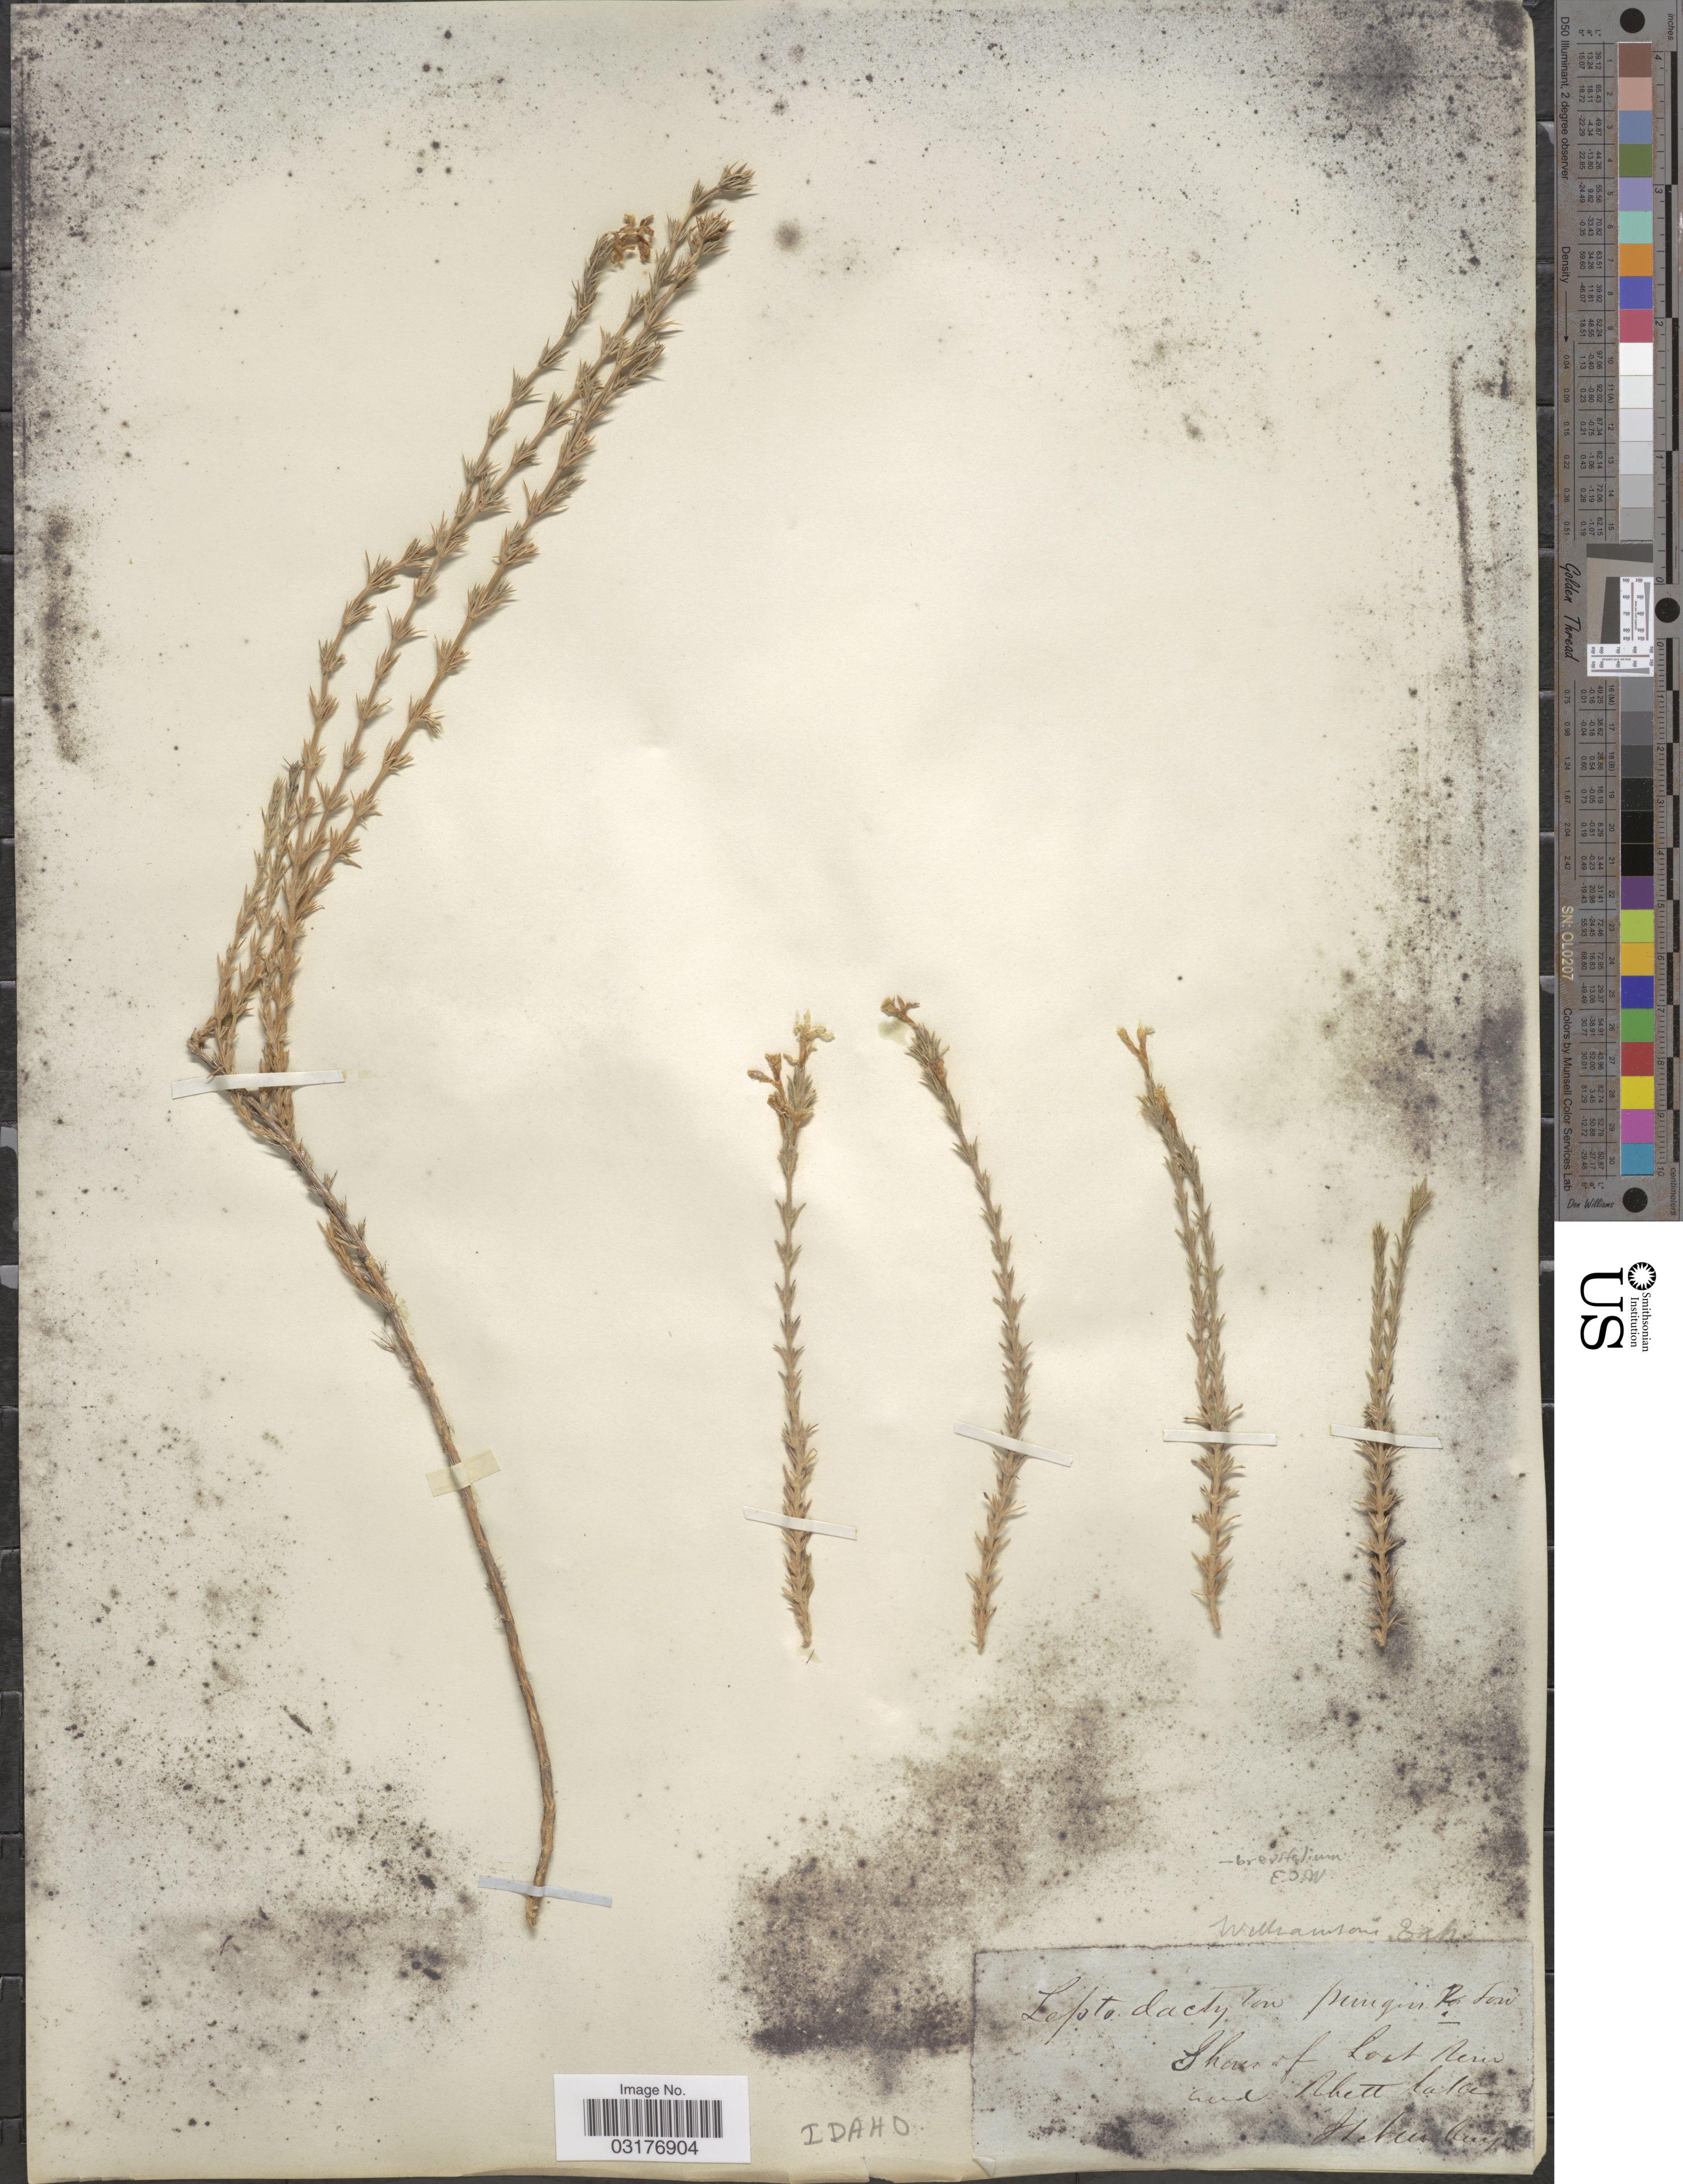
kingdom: Plantae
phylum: Tracheophyta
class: Magnoliopsida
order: Ericales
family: Polemoniaceae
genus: Linanthus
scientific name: Linanthus pungens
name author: (Torr.) J.M. Porter & L.A. Johnson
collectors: J. S. Newberry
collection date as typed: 1855?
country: United States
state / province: California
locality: Shores of Lost River and Rhett Lake. ["Idaho" annotated on specimen at later date, but this locality is in California; apparently a Newberry collection from the Williamson expedition, 1855]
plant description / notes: "Idaho" annotated on specimen at later date; apparently a Newberry collection from the Williamson expedition, 1855